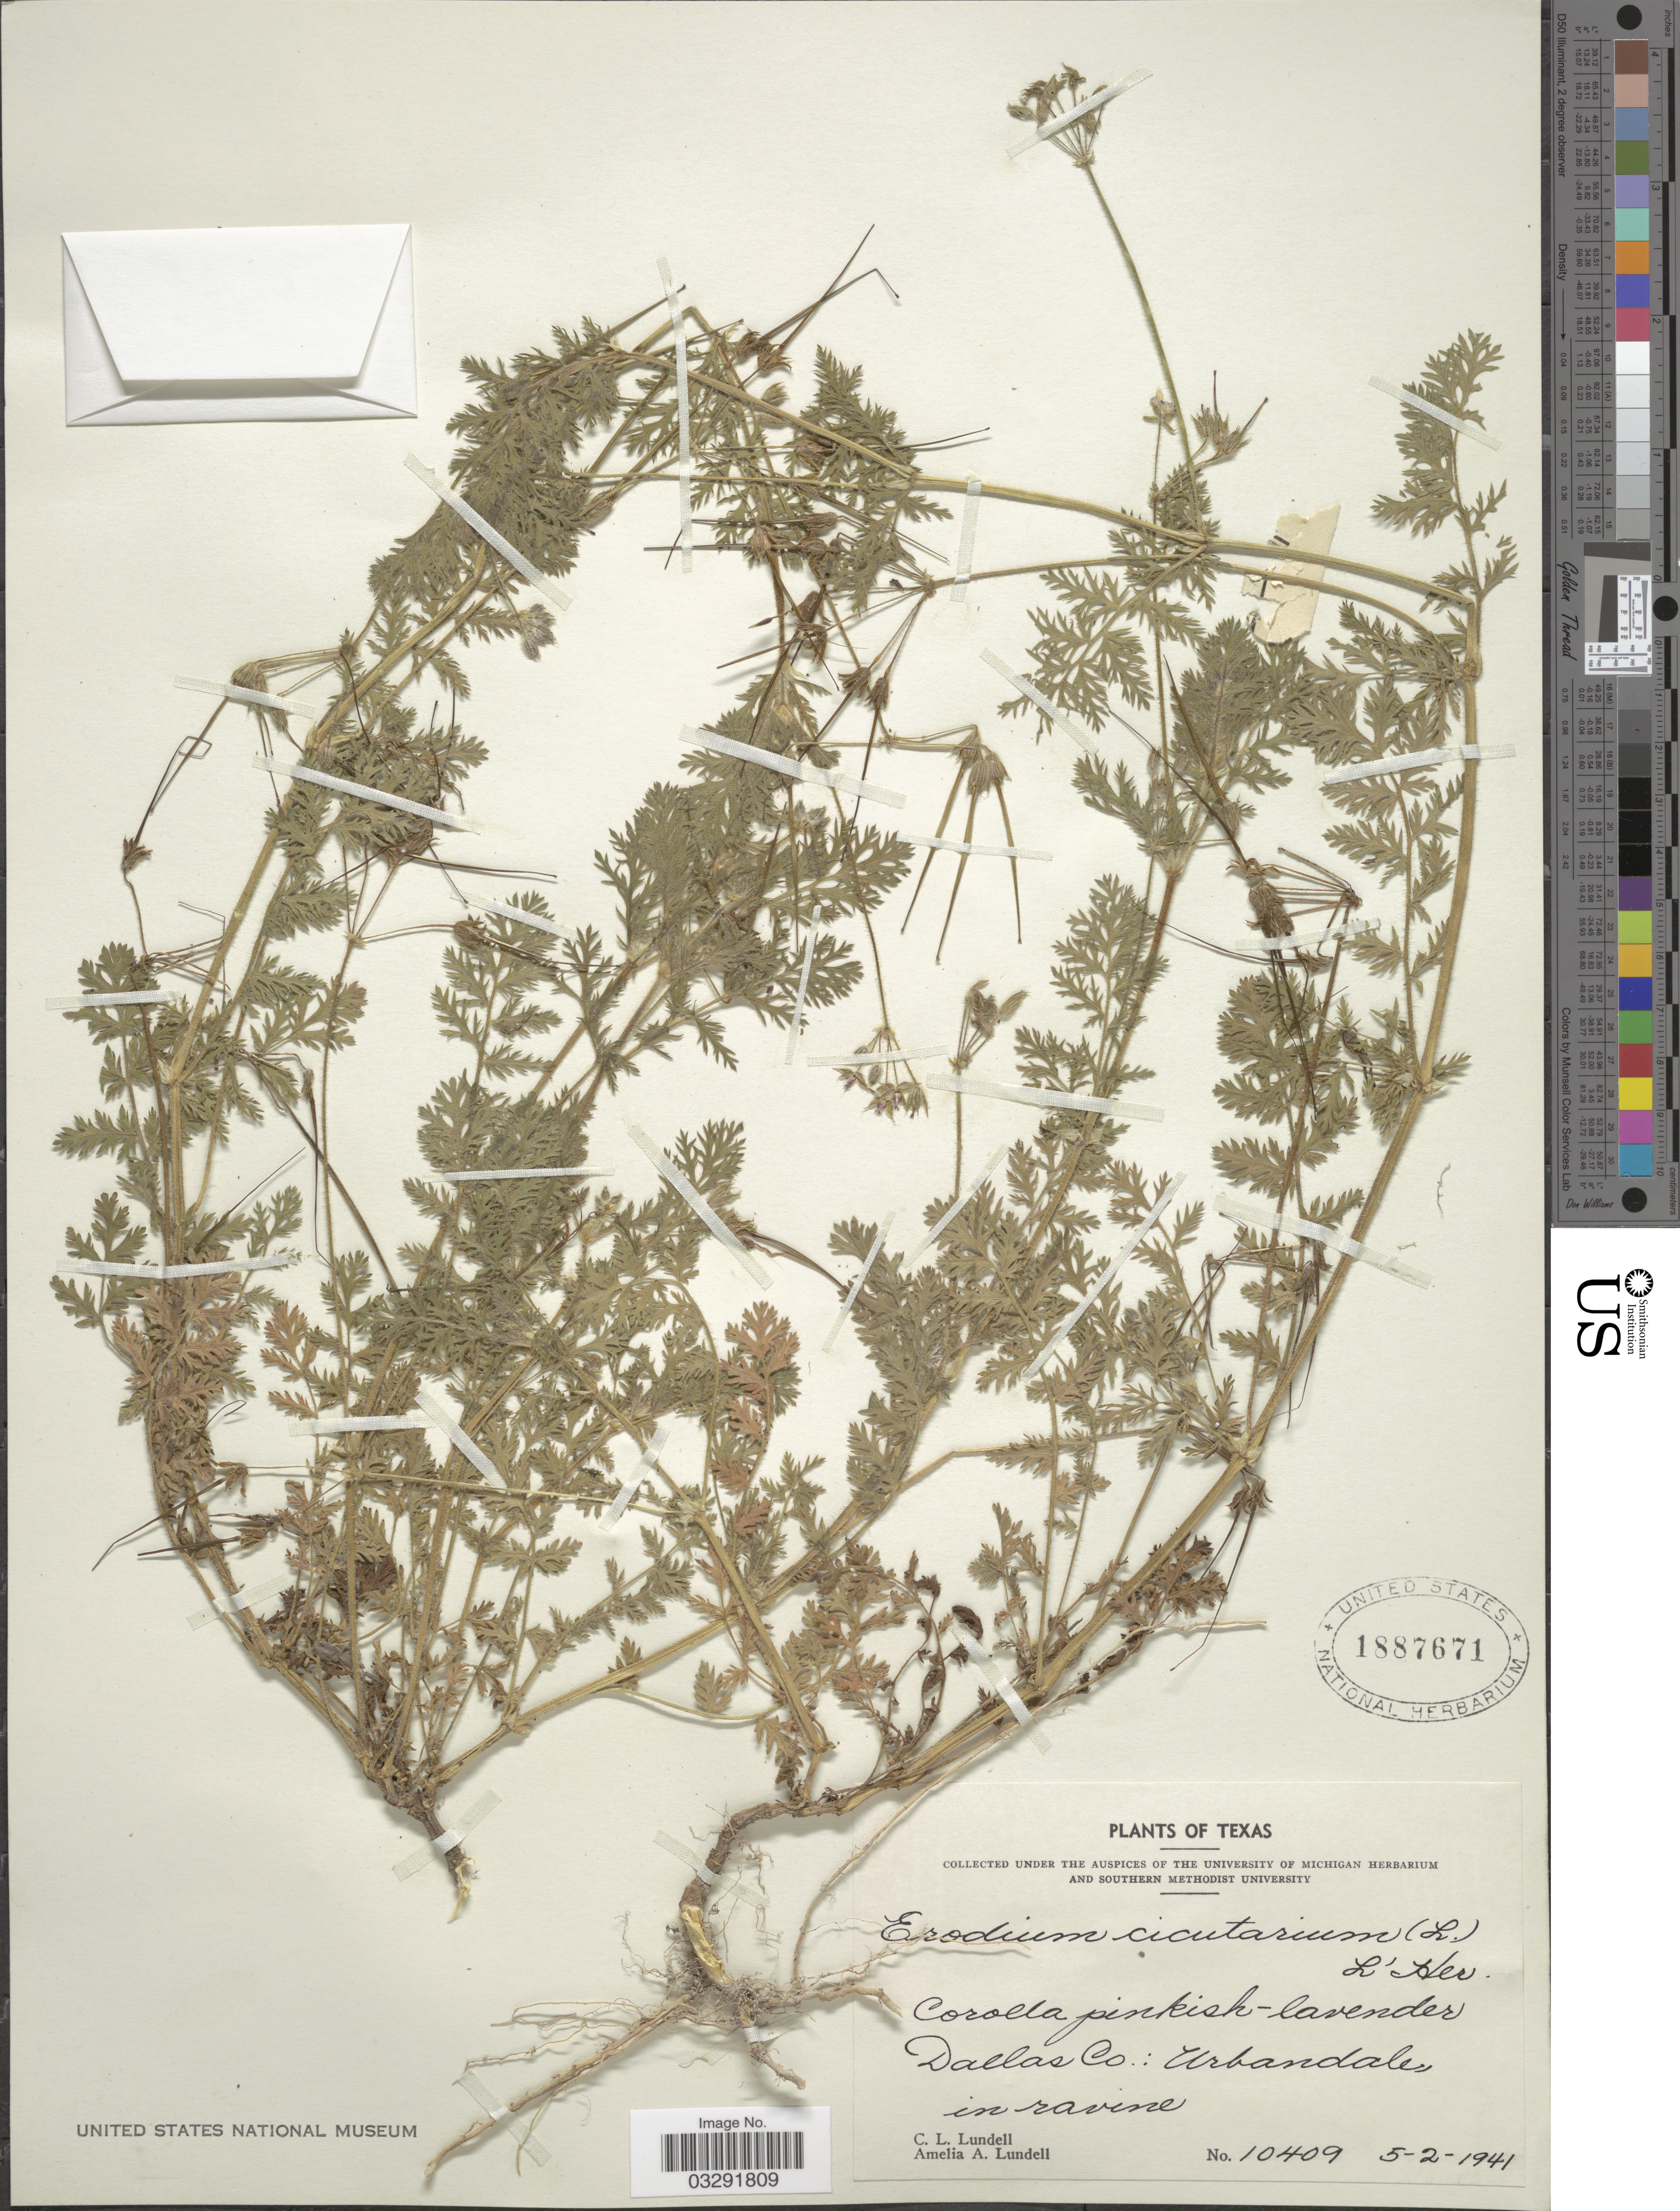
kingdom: Plantae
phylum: Tracheophyta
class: Magnoliopsida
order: Geraniales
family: Geraniaceae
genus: Erodium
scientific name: Erodium cicutarium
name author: (L.) L'Hér.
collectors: C. L. Lundell & A. A. Lundell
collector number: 10409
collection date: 1941-05-02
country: United States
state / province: Texas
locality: Dallas Co.: Urbandale.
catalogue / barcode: US 1887671